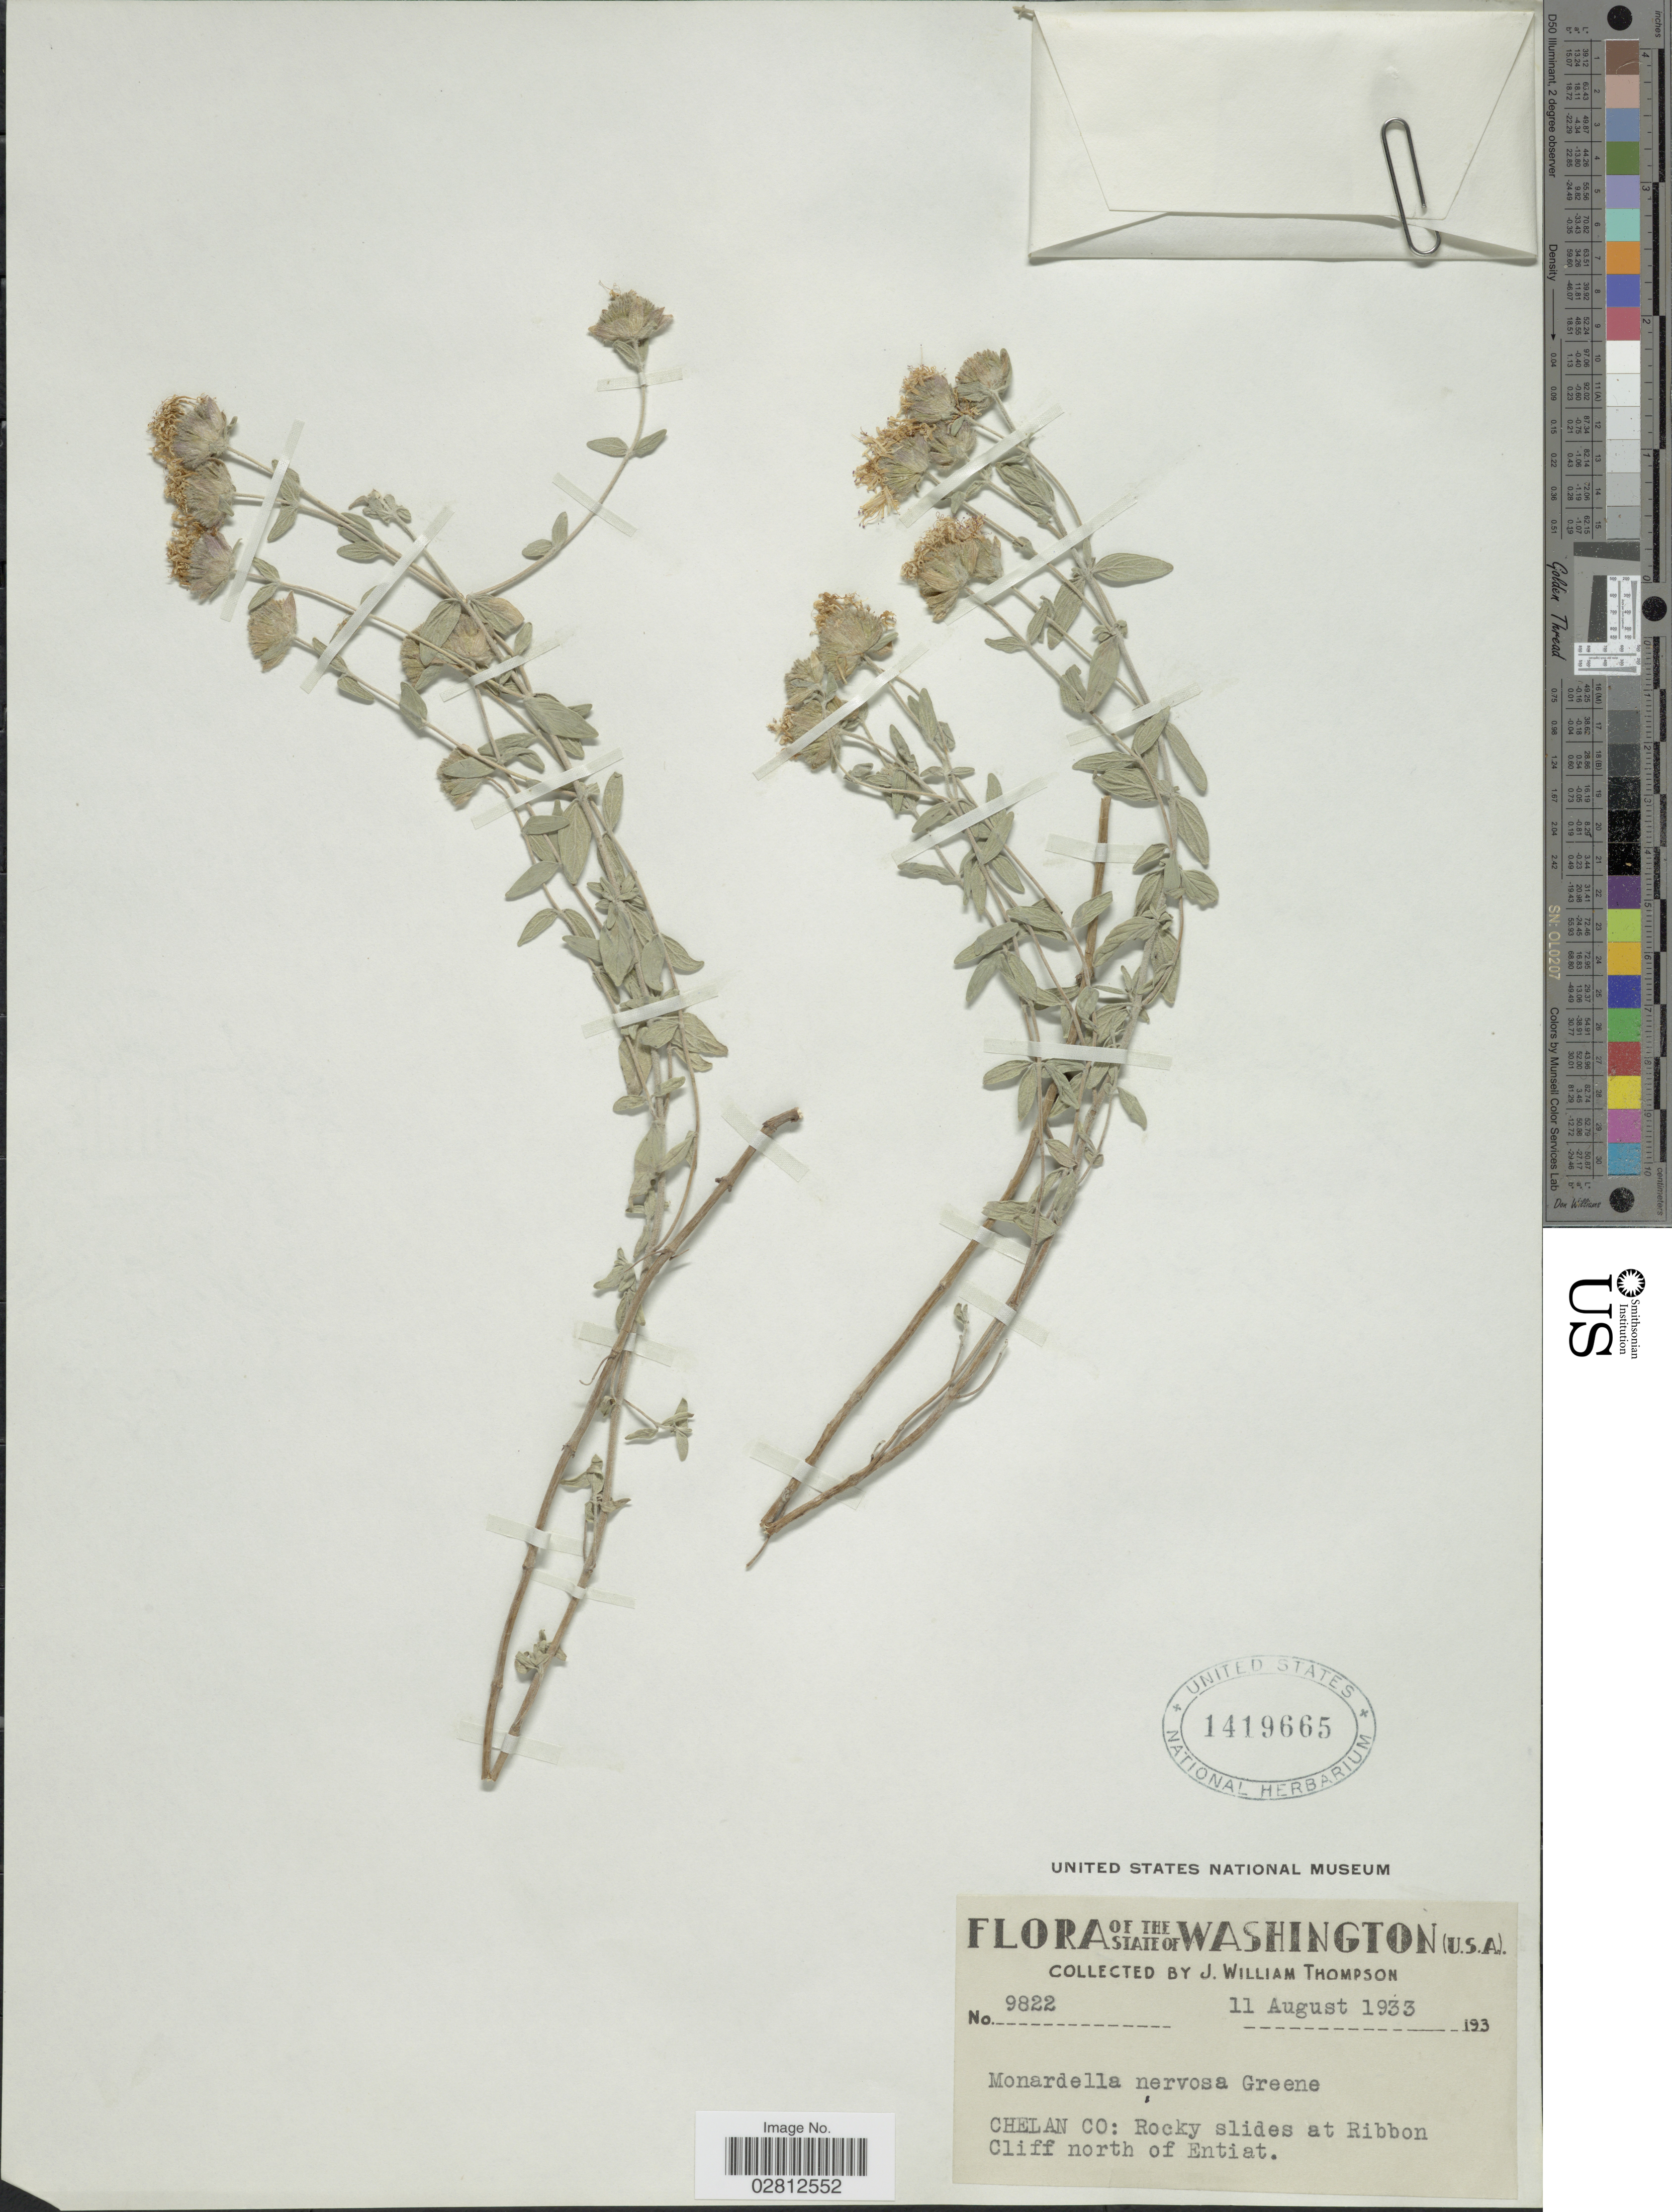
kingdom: Plantae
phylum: Tracheophyta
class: Magnoliopsida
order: Lamiales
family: Lamiaceae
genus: Monardella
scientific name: Monardella nervosa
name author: S.W. Greene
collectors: J. W. Thompson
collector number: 9822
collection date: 1933-08-11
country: United States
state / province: Washington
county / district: Chelan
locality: Chelan Co: Rocky slides at Ribbon Cliff north of Entiat.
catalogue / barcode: US 1419665